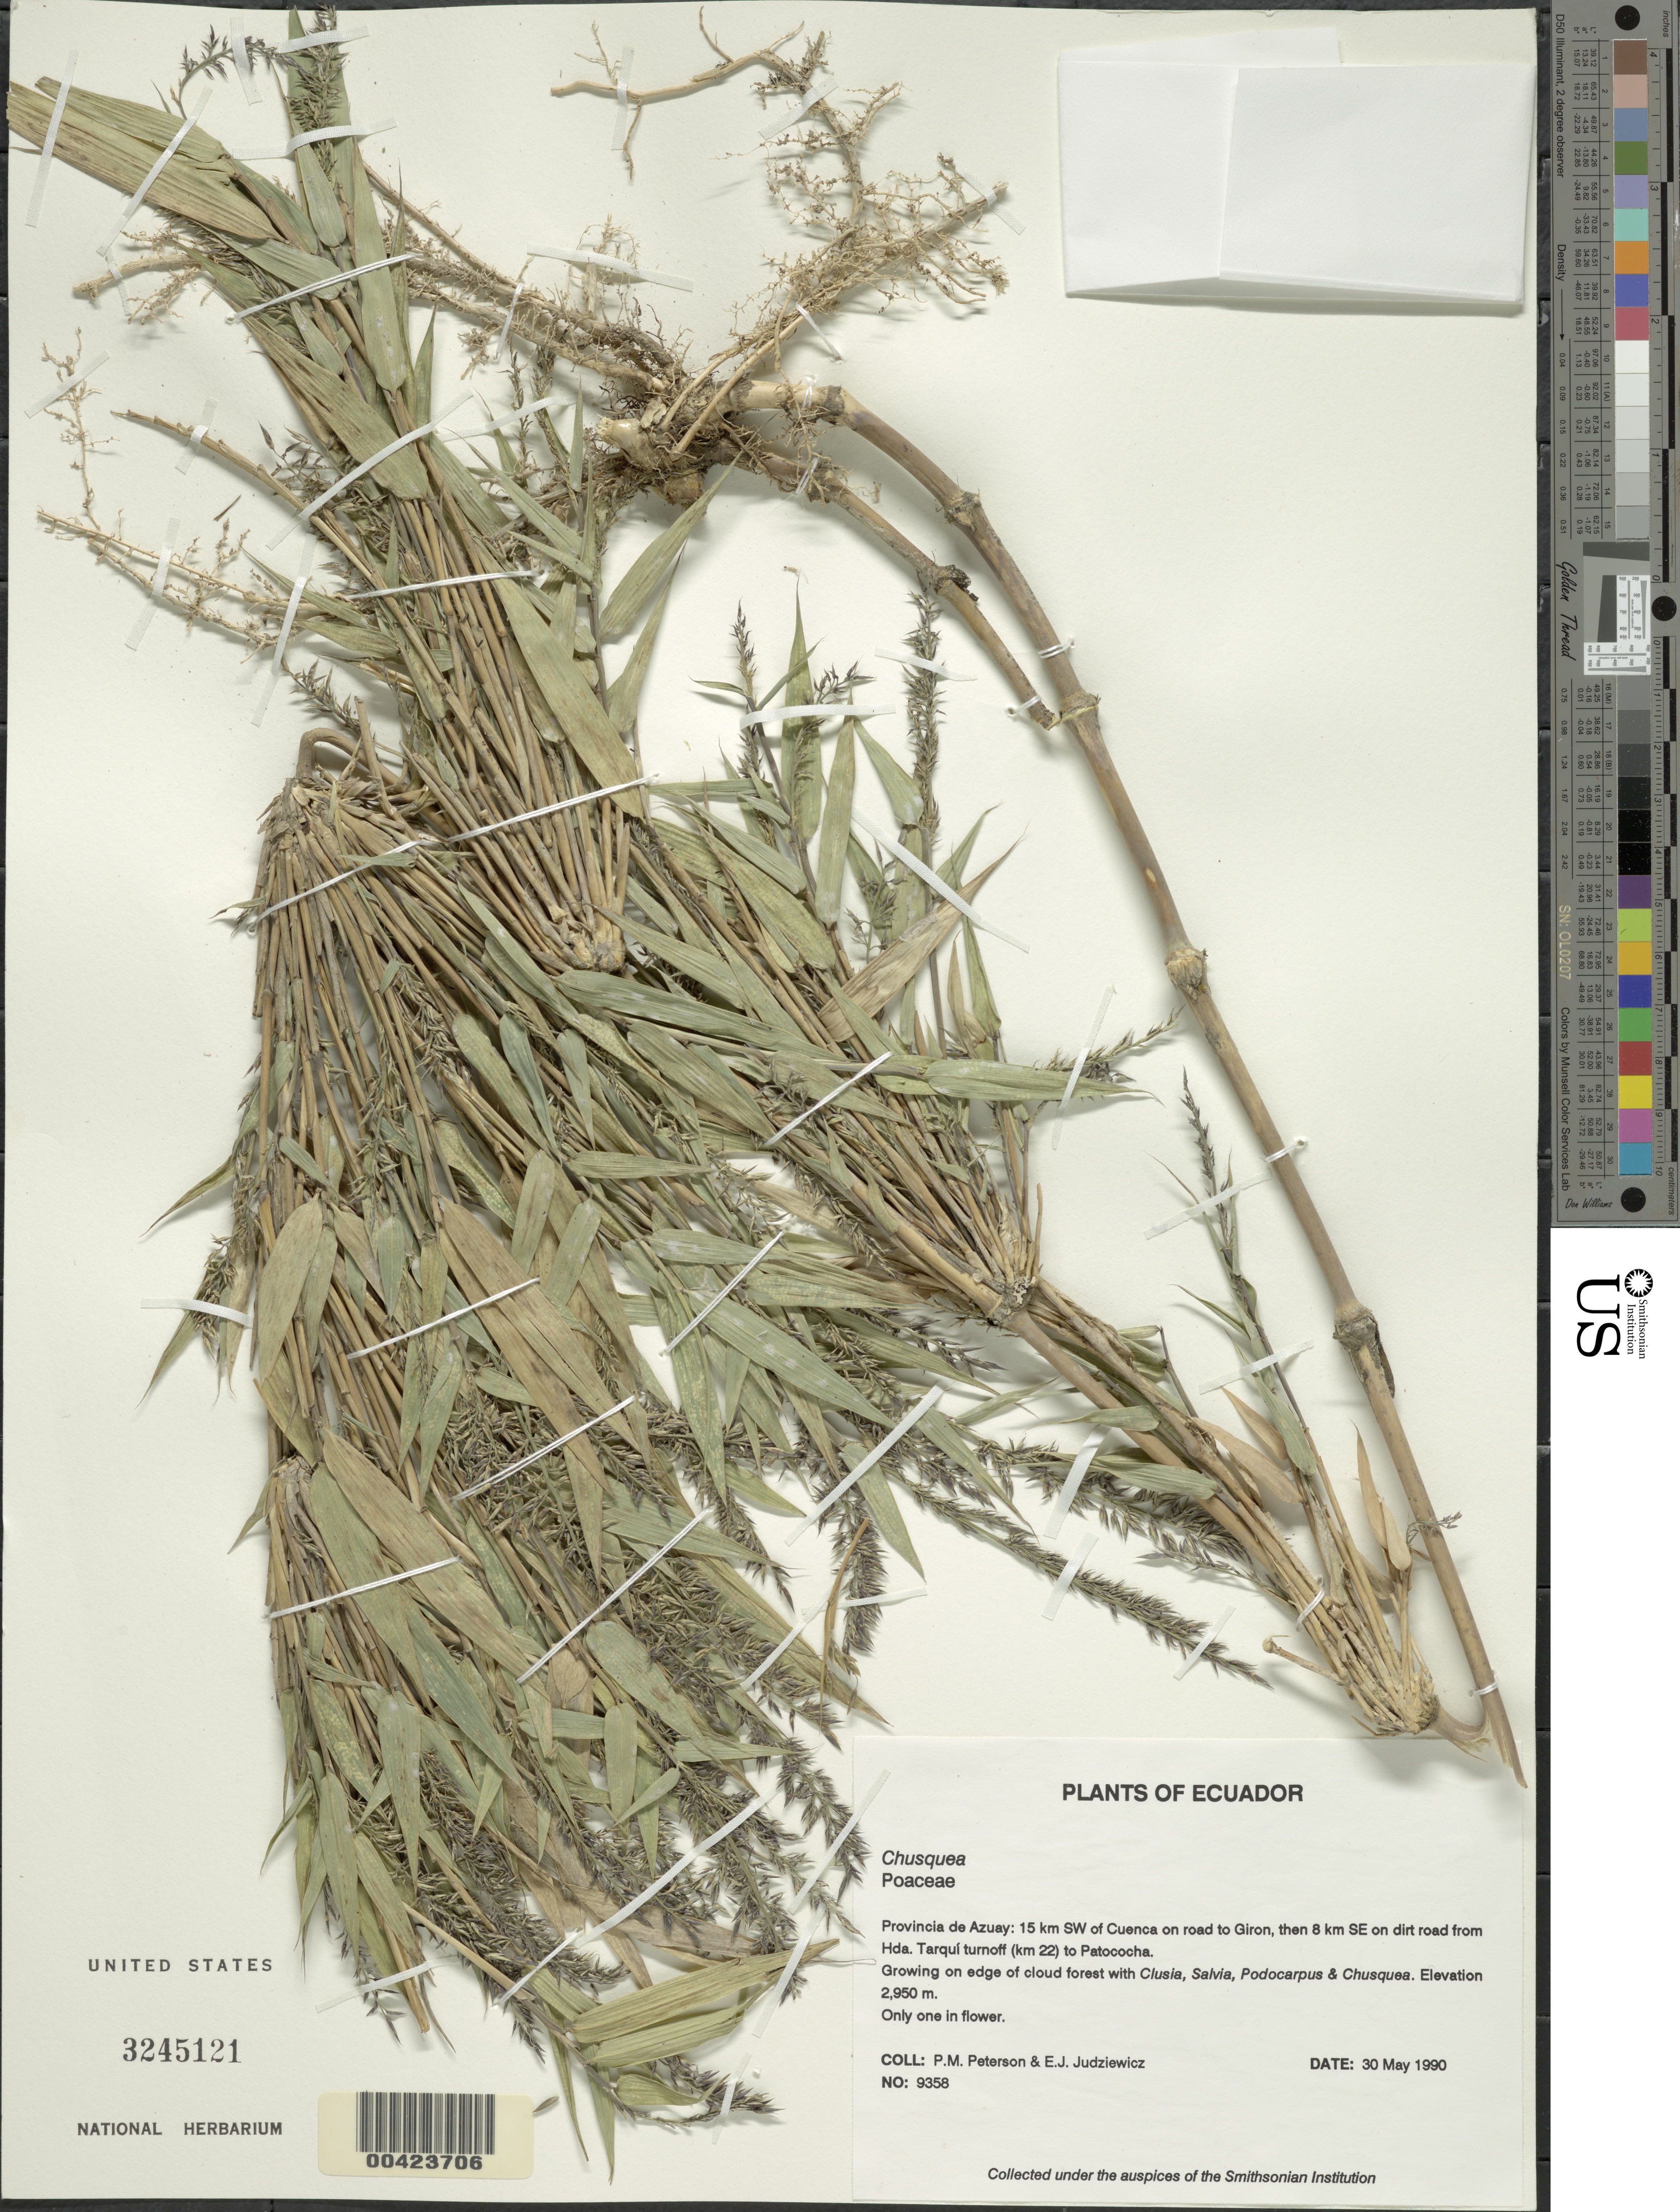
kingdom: Plantae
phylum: Tracheophyta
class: Liliopsida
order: Poales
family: Poaceae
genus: Chusquea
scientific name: Chusquea sp.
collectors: P. M. Peterson & E. J. Judziewicz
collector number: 09358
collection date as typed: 30 May 1990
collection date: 1990-05-30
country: Ecuador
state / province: Azuay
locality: Patococha; 15 km SW of Cuenca on road to Giron, then 8 km SE on dirt road from hda. Tarqui (km22) turnoff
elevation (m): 2950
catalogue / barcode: US 3245121